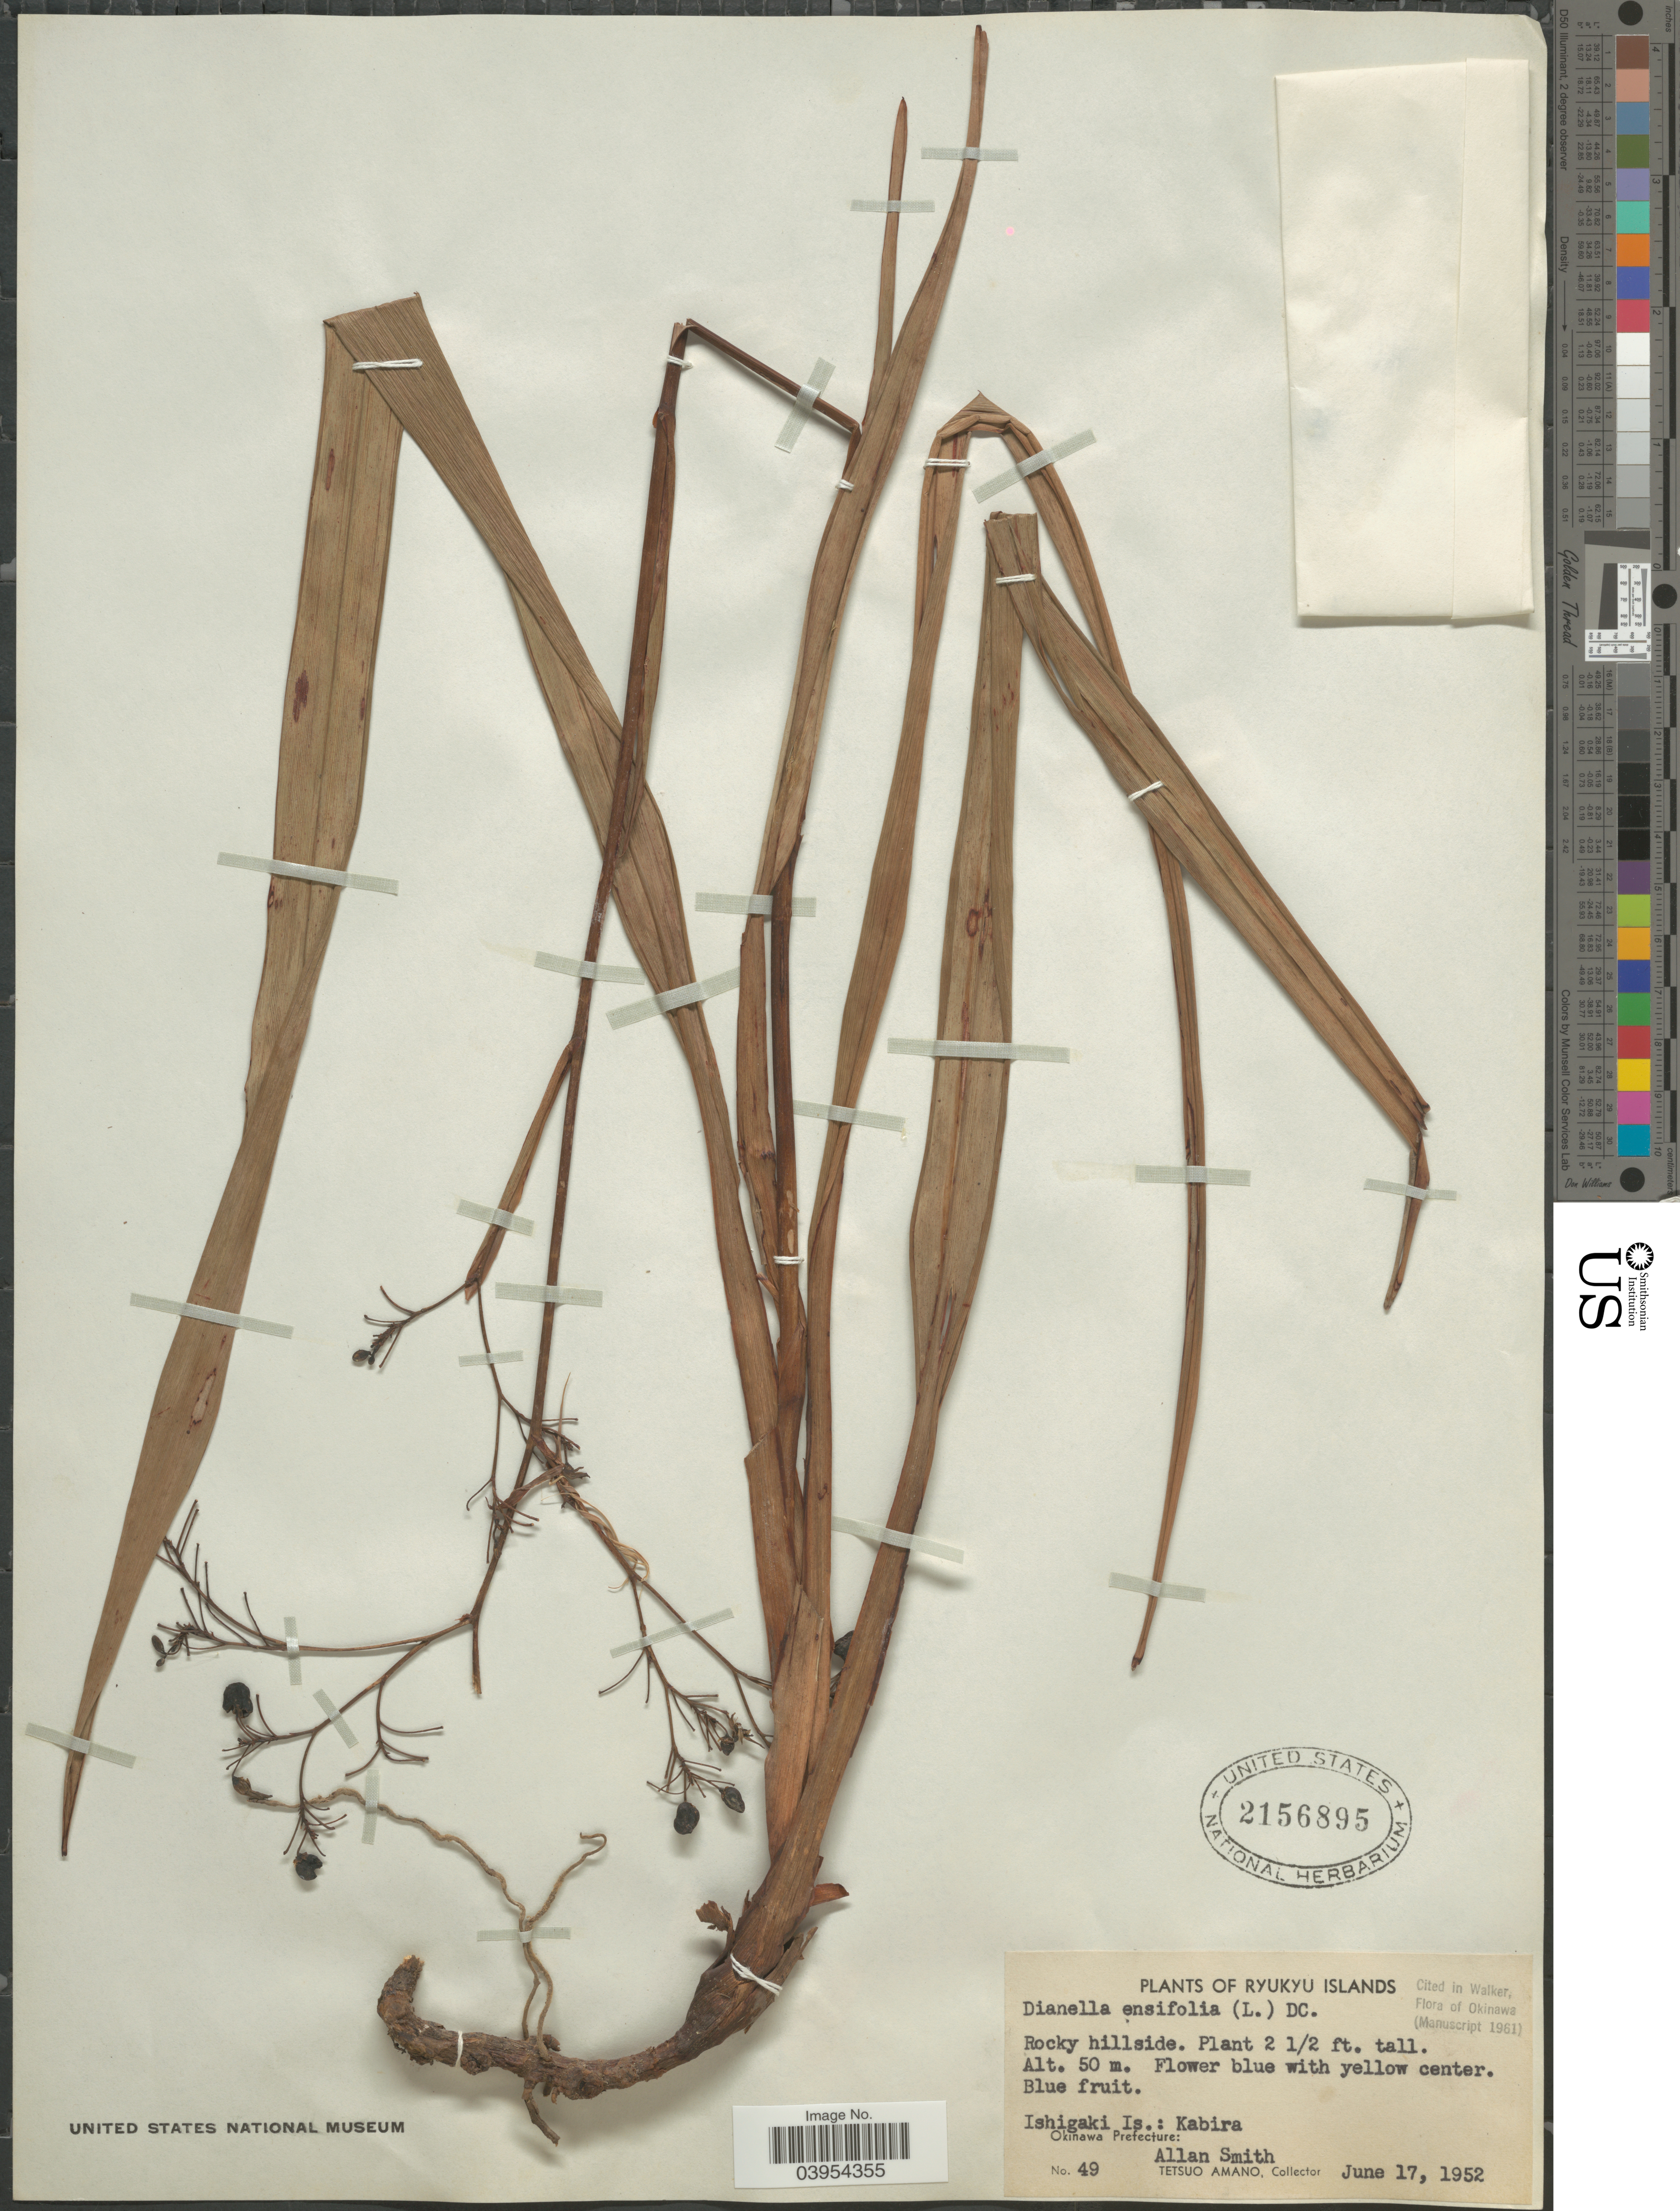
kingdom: Plantae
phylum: Tracheophyta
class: Liliopsida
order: Asparagales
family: Asphodelaceae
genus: Dianella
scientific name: Dianella ensifolia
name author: (L.) DC.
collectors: A. Smith & T. Amano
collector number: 49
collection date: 1952-06-17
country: Japan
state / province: Okinawa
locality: Ryukyu Islands. Ishigaki Is.: Kabira. Okinawa Prefecture.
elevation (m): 50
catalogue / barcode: US 2156895